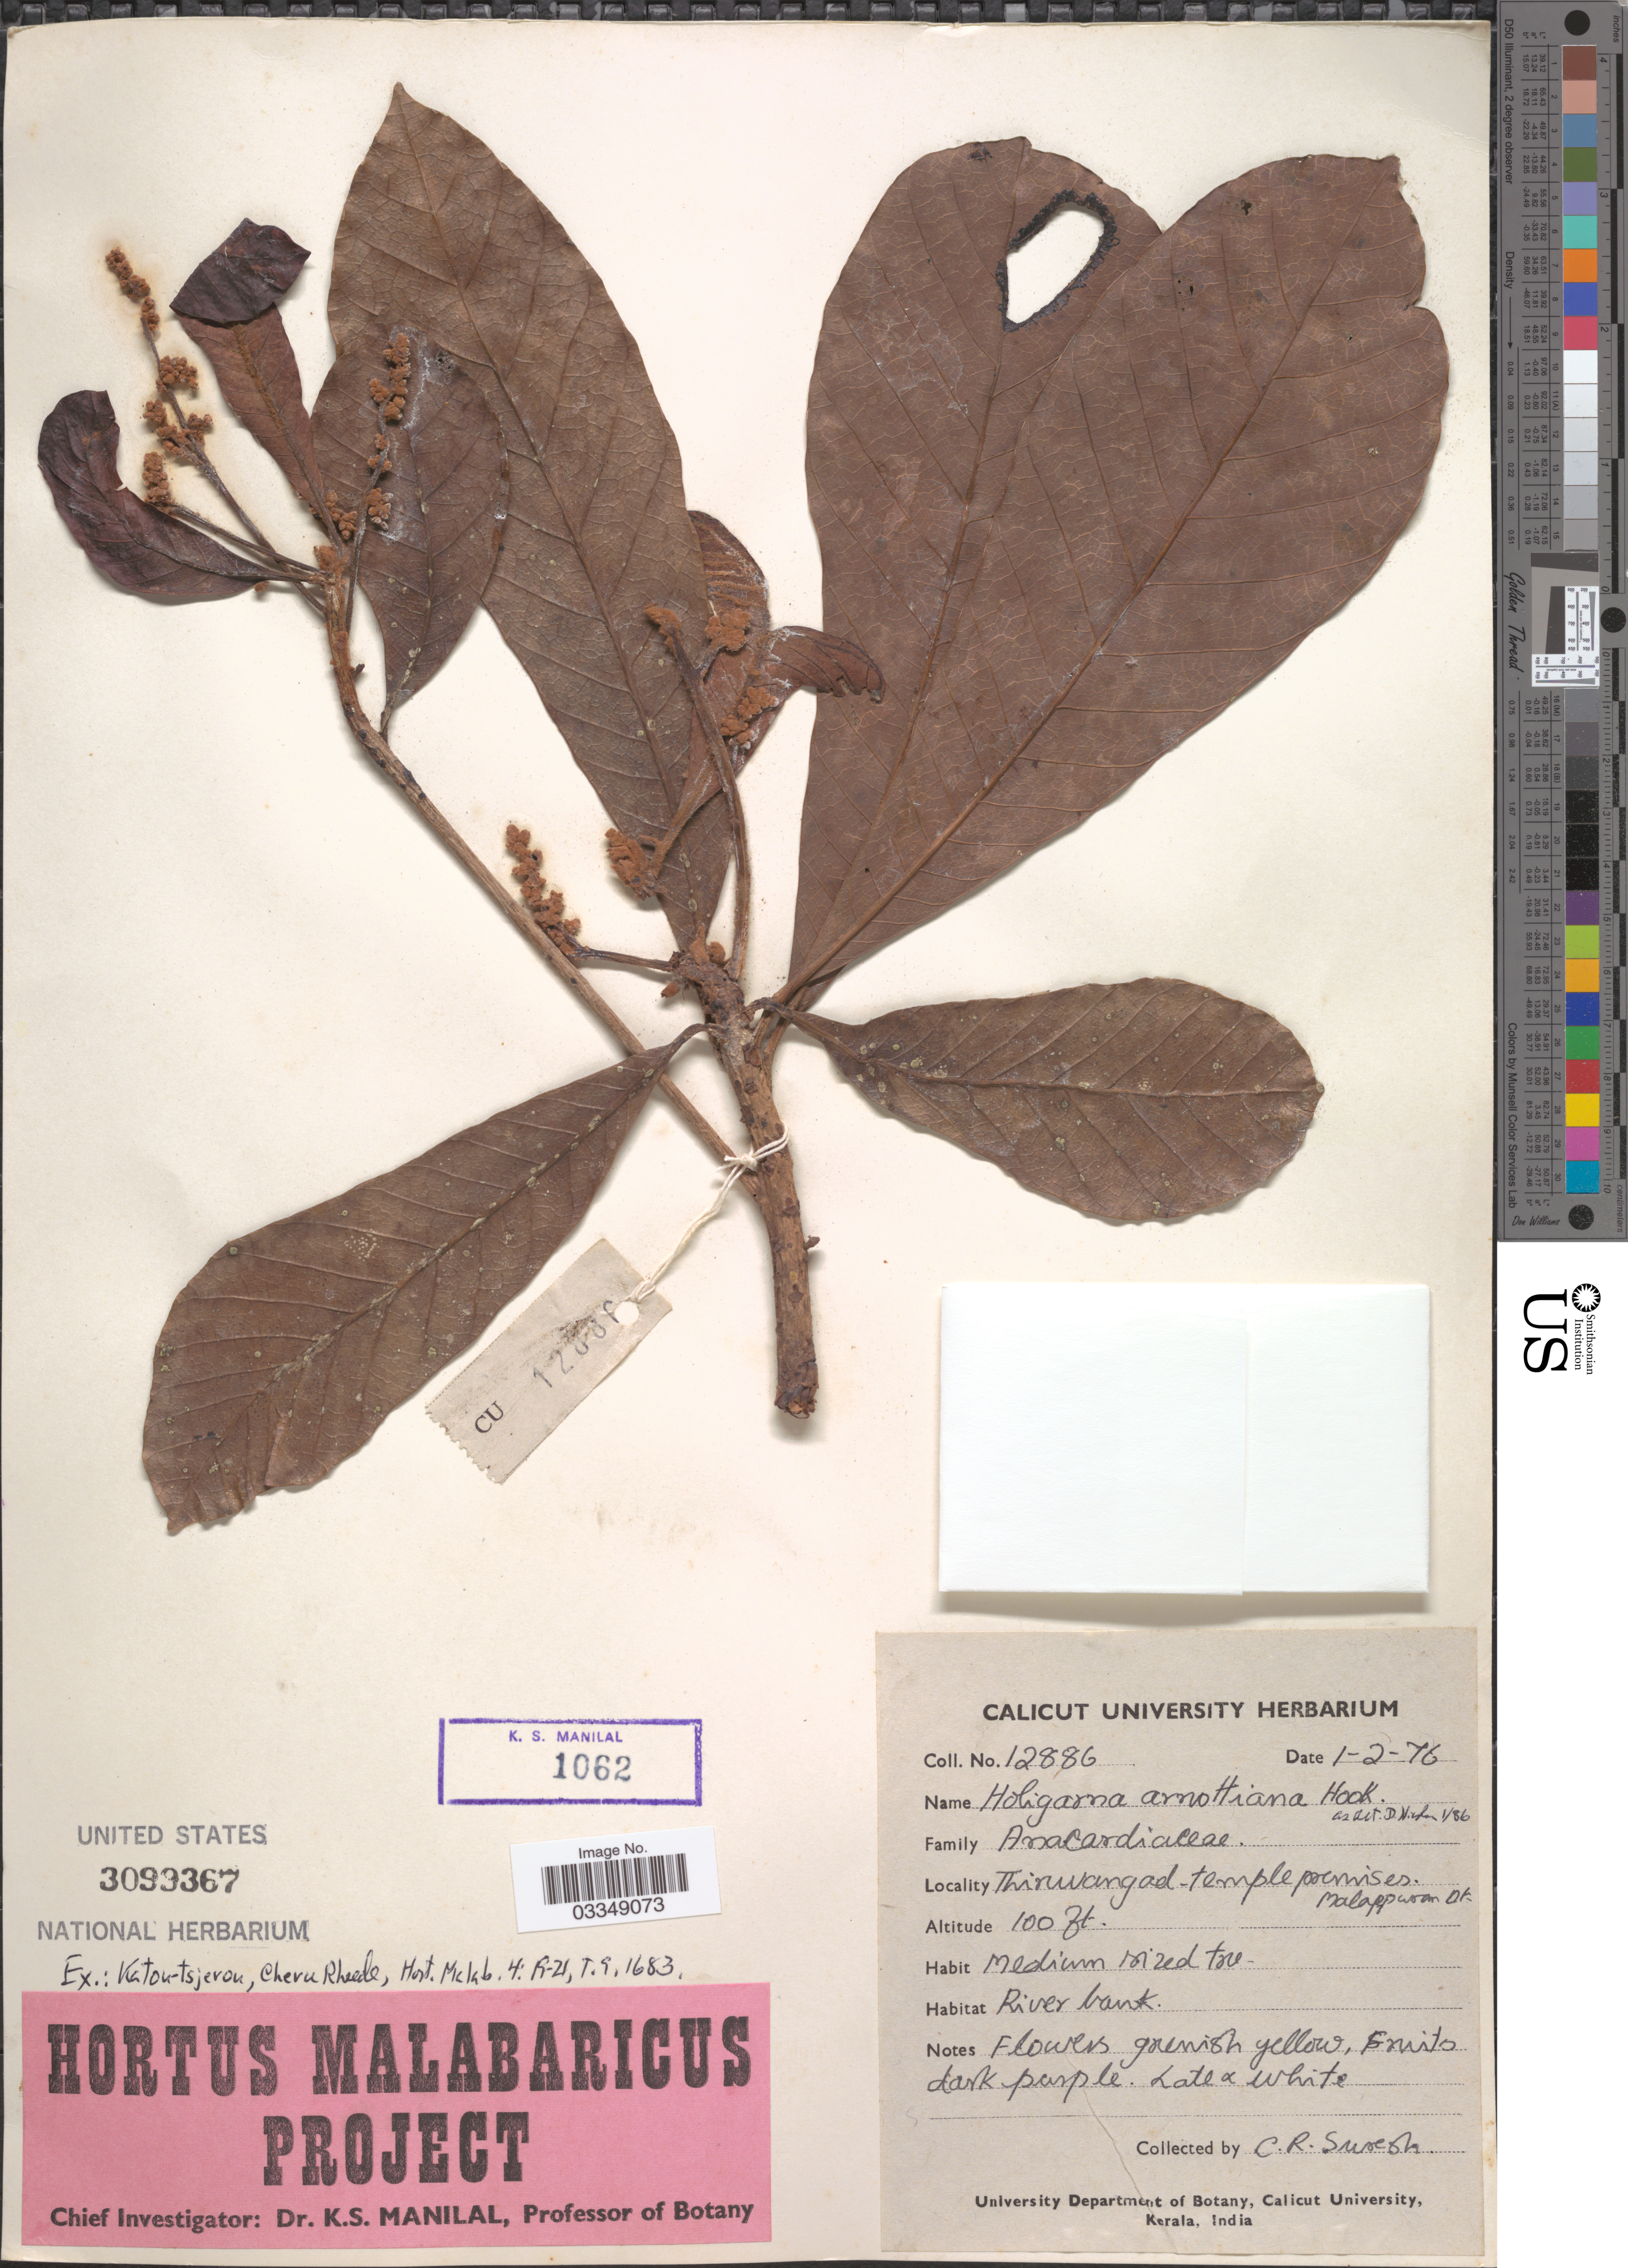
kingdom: Plantae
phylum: Tracheophyta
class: Magnoliopsida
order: Sapindales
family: Anacardiaceae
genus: Holigarna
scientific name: Holigarna arnottiana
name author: Hook.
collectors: C. Suresh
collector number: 12886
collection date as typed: Transcribed d/m/y: 1/2/76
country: India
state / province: Kerala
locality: Thinuvangad-temple premises. Malappuram Dt.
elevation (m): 30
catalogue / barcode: US 3099367